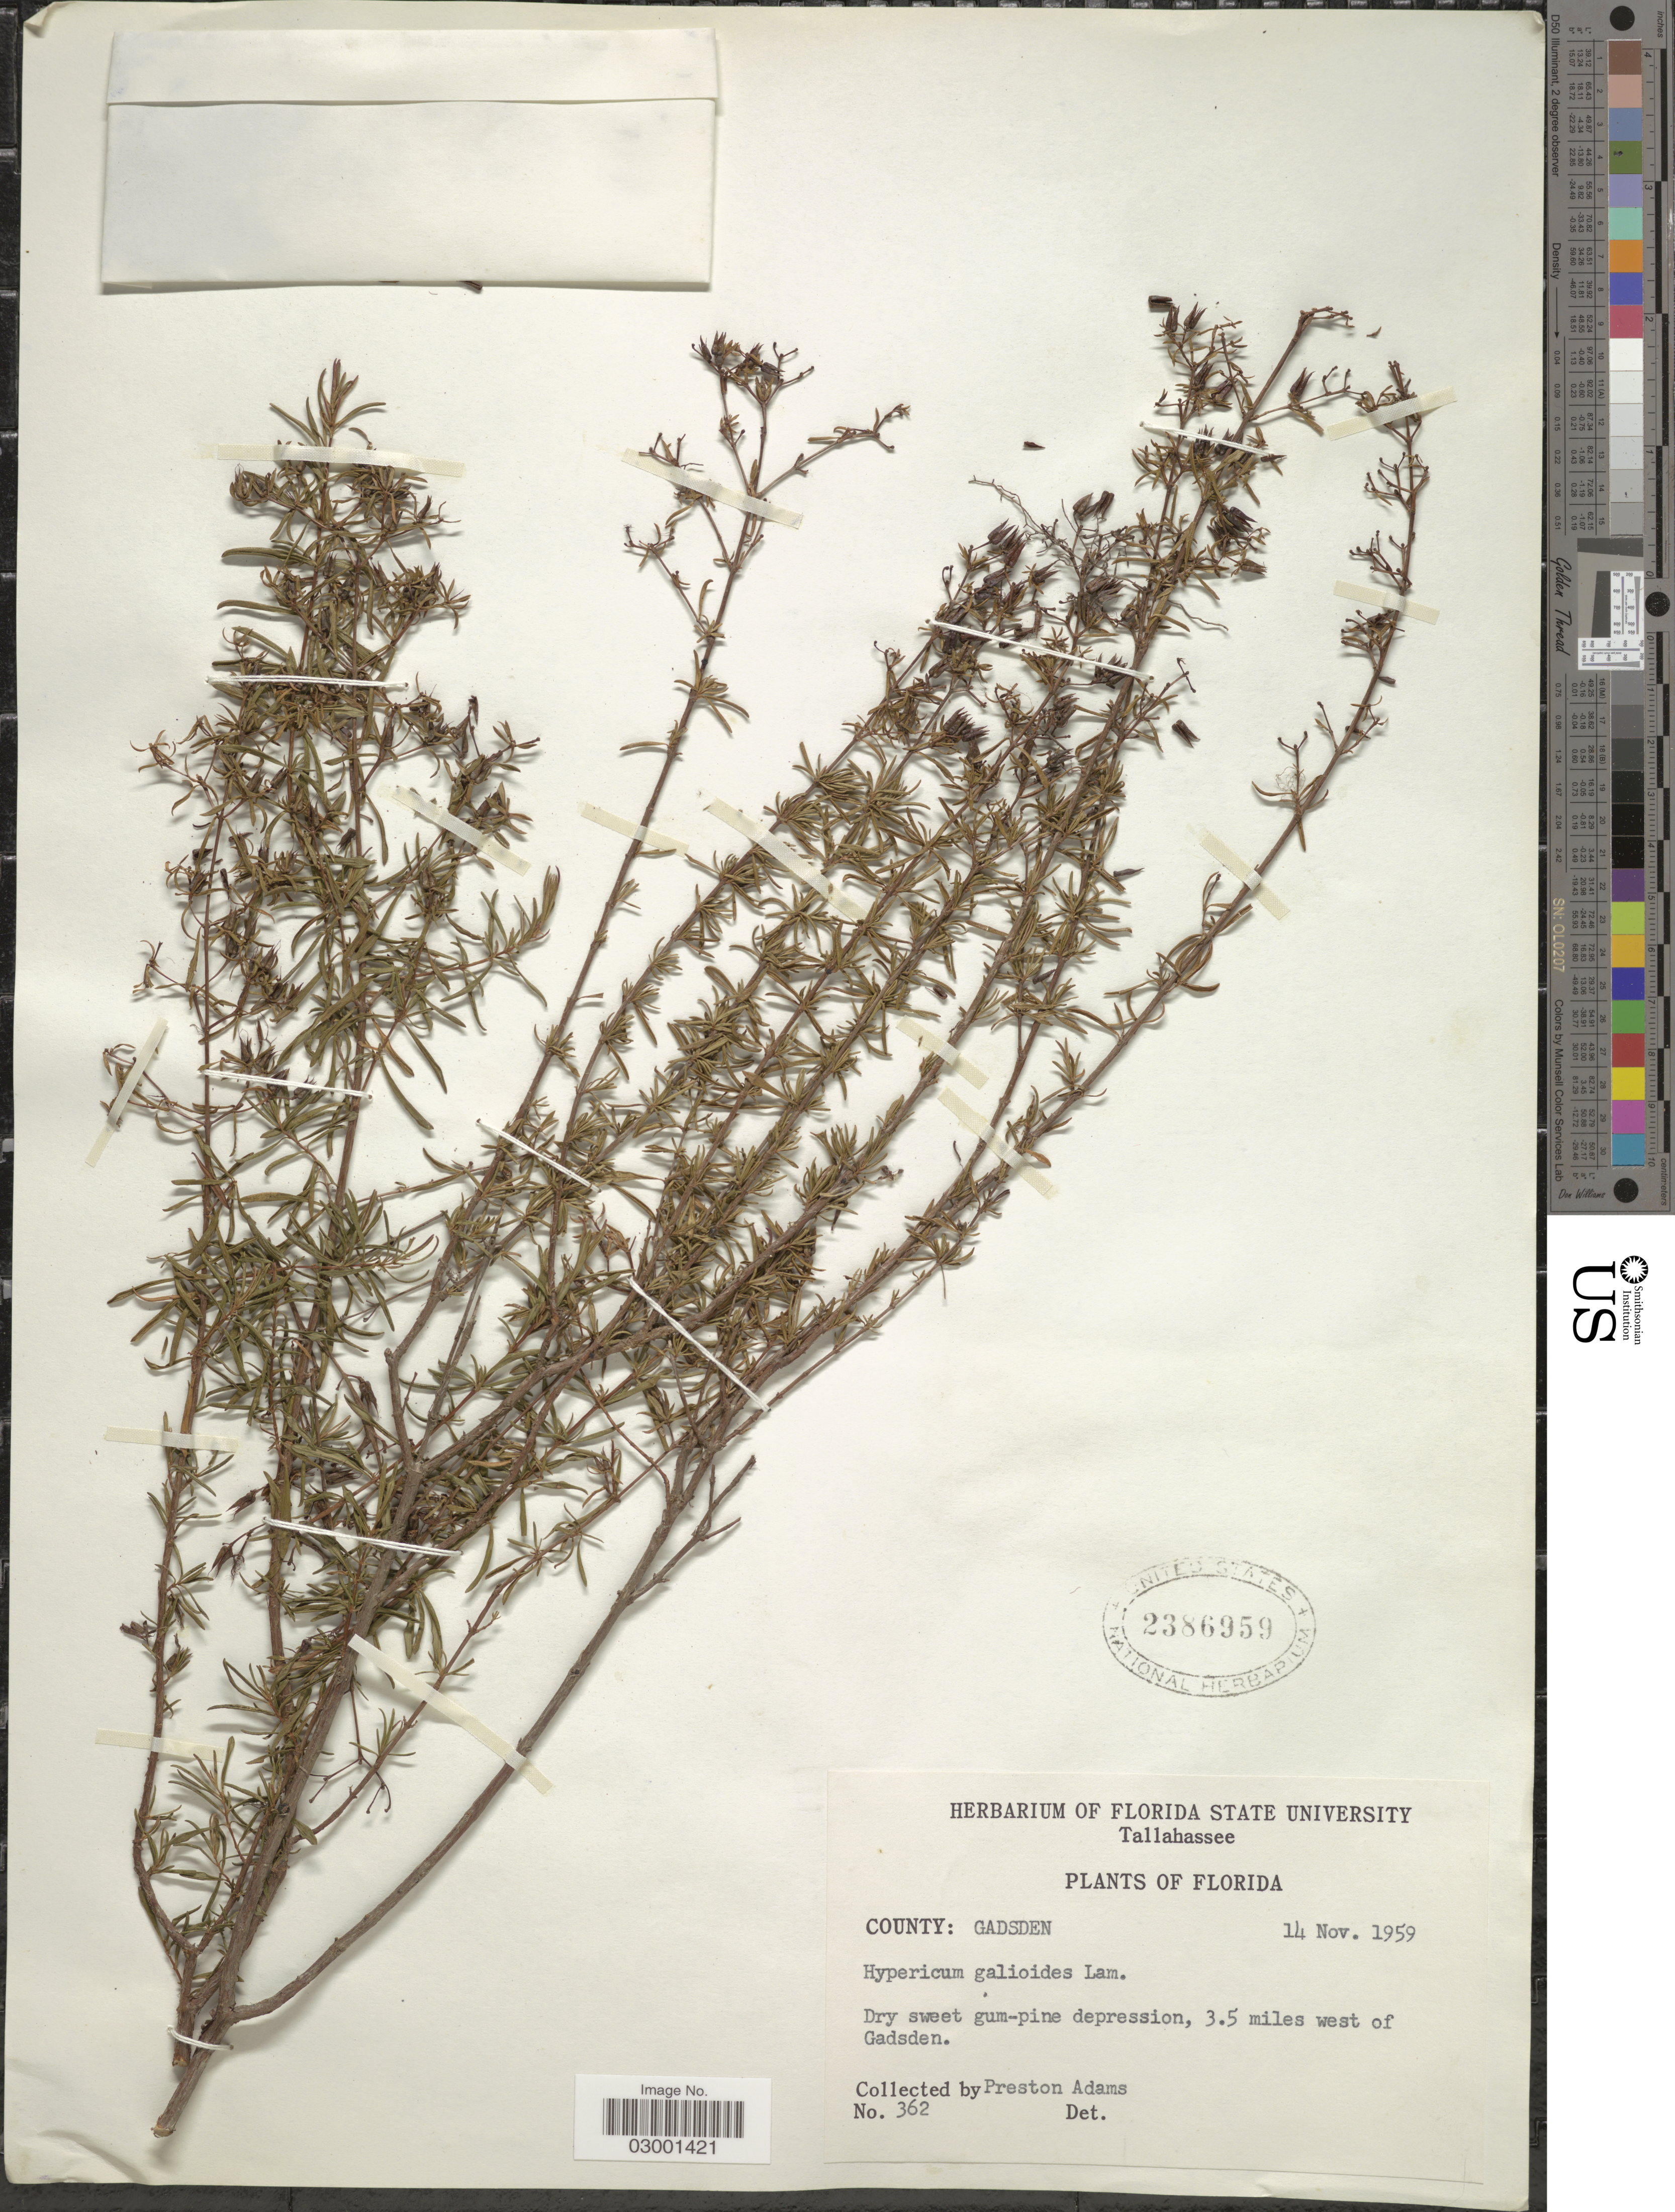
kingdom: Plantae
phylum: Tracheophyta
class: Magnoliopsida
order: Malpighiales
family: Hypericaceae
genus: Hypericum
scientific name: Hypericum galioides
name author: Lam.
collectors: P. Adams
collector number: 362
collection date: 1959-11-14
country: United States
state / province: Florida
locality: County: Gadsden. Dry sweet gum-pine depression, 3.5 miles west of Gadsden.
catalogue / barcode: US 2386959